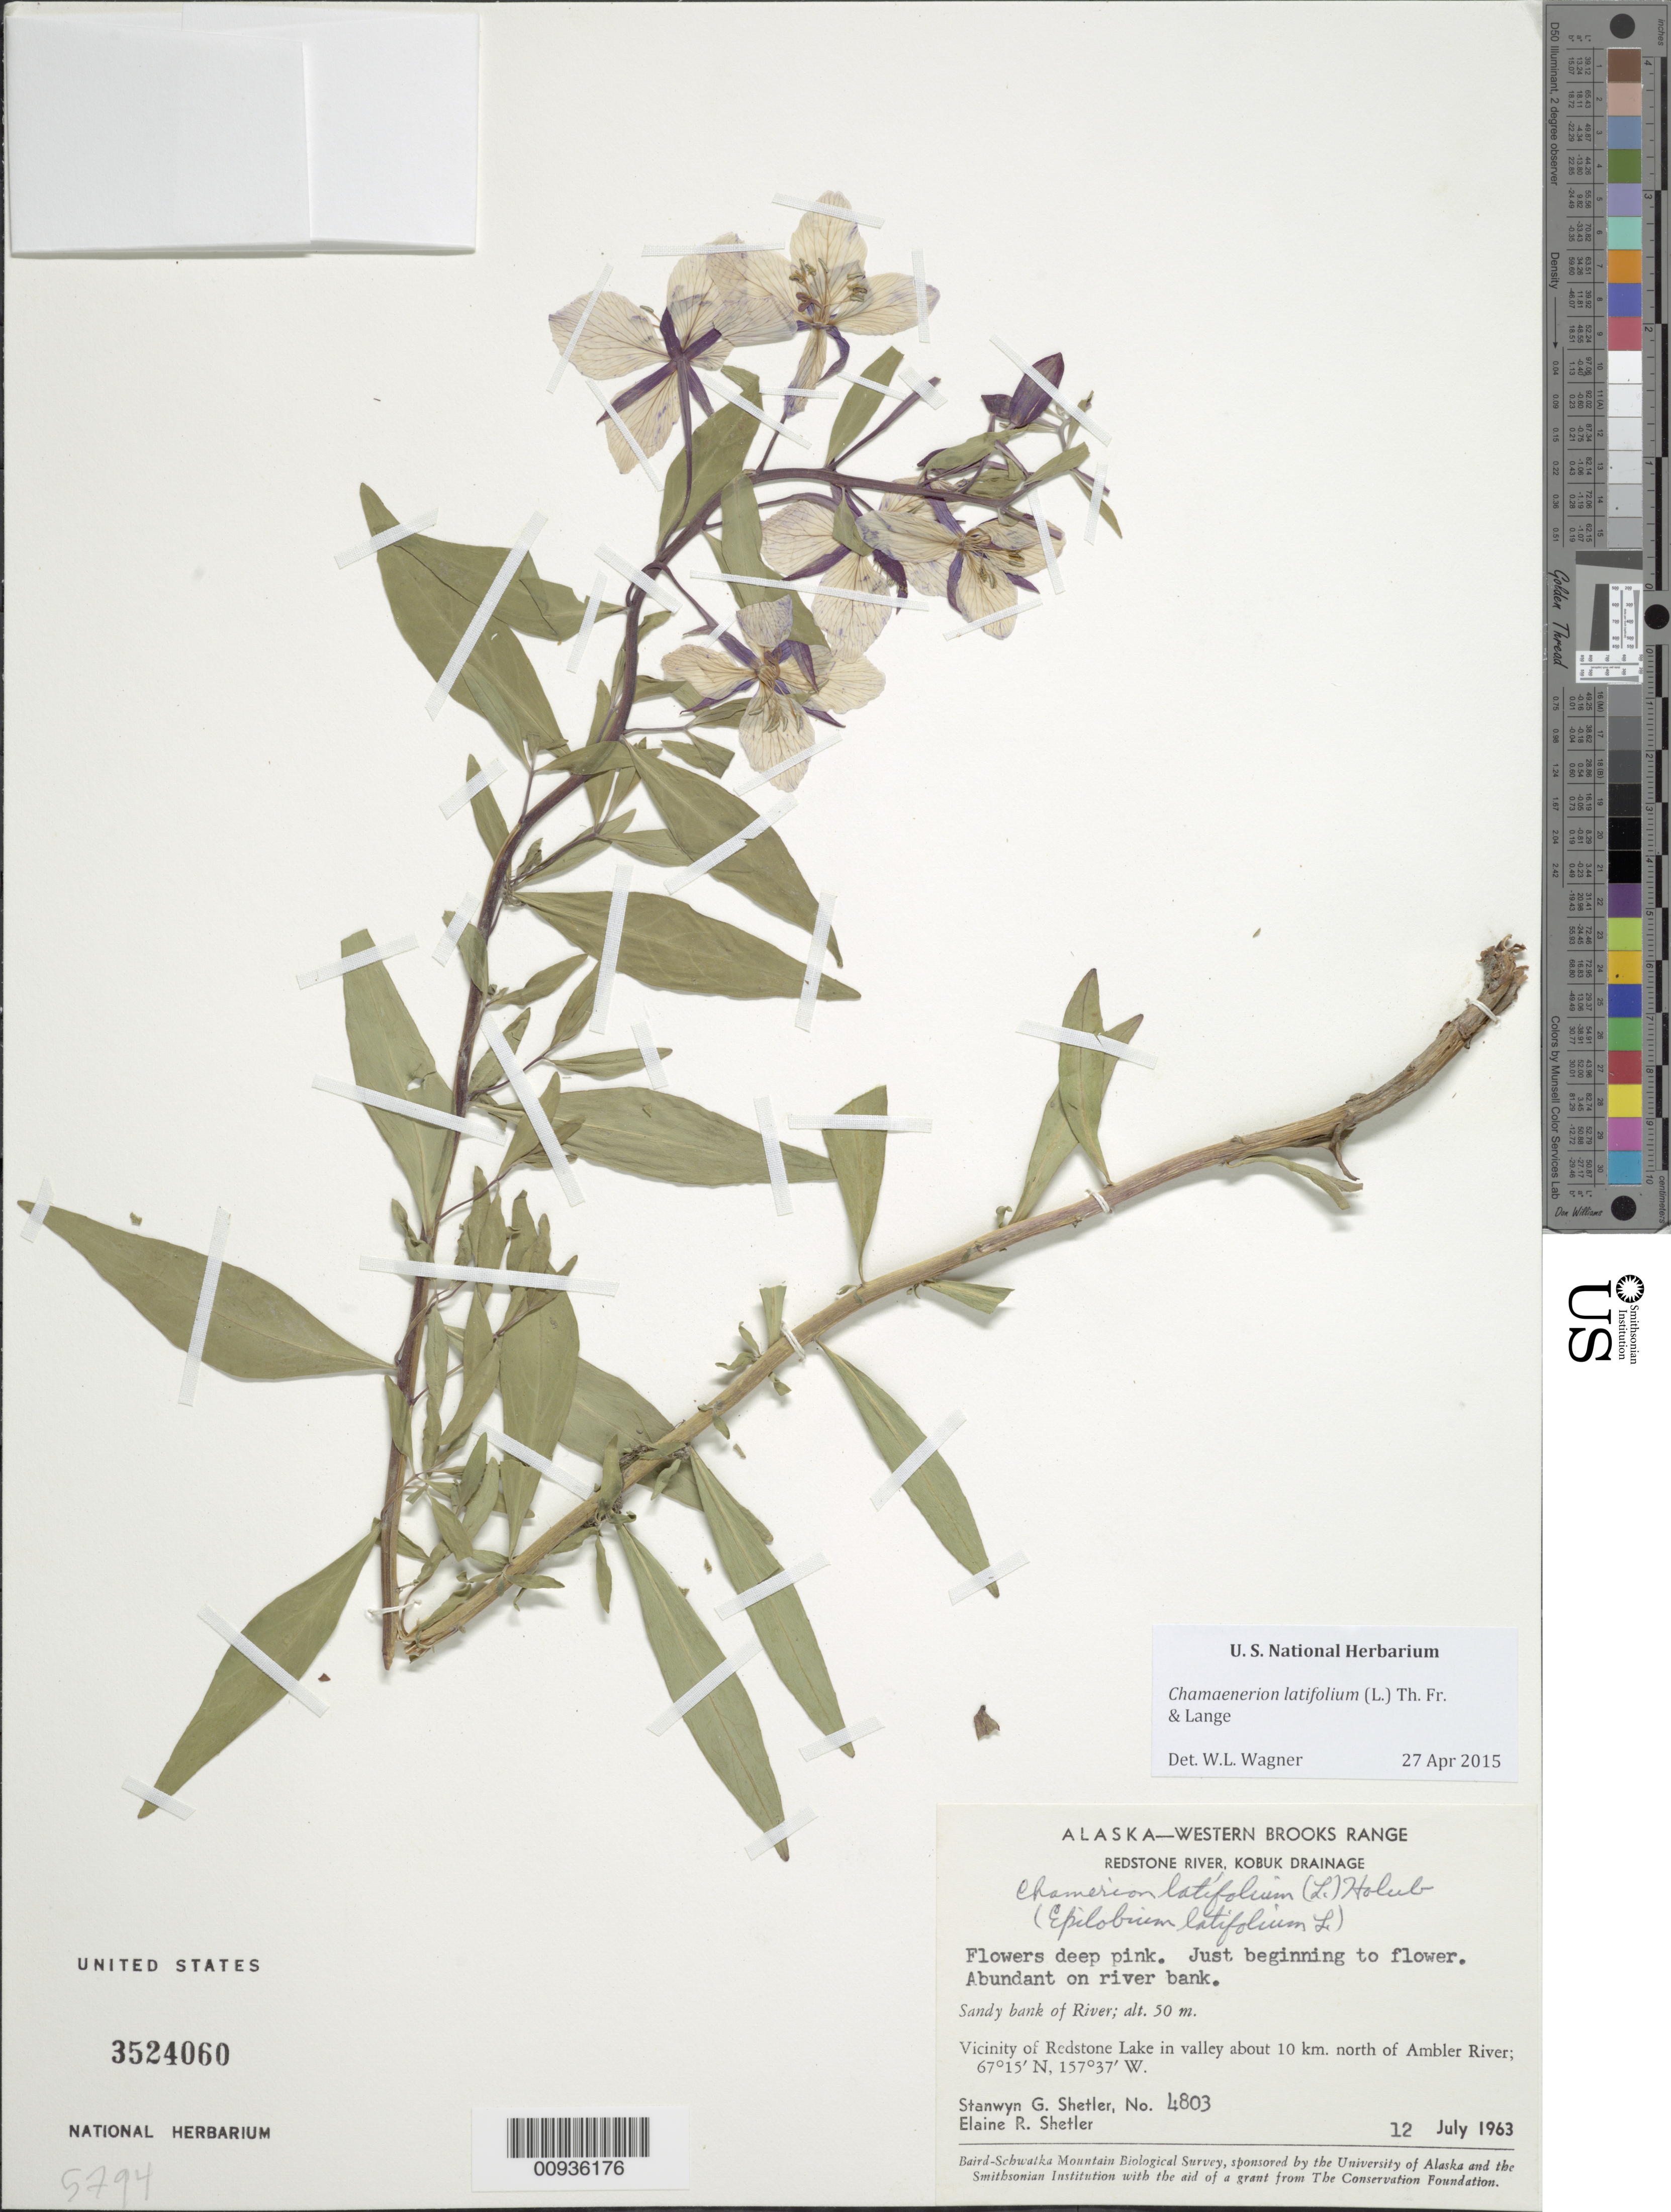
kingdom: Plantae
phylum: Tracheophyta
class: Magnoliopsida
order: Myrtales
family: Onagraceae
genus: Chamaenerion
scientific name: Chamaenerion latifolium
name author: (L.) Th. Fr. & Lange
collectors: S. Shetler & E. R. Shetler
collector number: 4803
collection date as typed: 12 Jul 1963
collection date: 1963-07-12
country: United States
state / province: Alaska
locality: Vicinity of Redstone Lake in valley about 10 km. north of Ambler River. Western Brooks Range, Redstone River, Kobuk Drainage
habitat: Sandy bank of River. Abundant on river bank.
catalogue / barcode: US 3524060